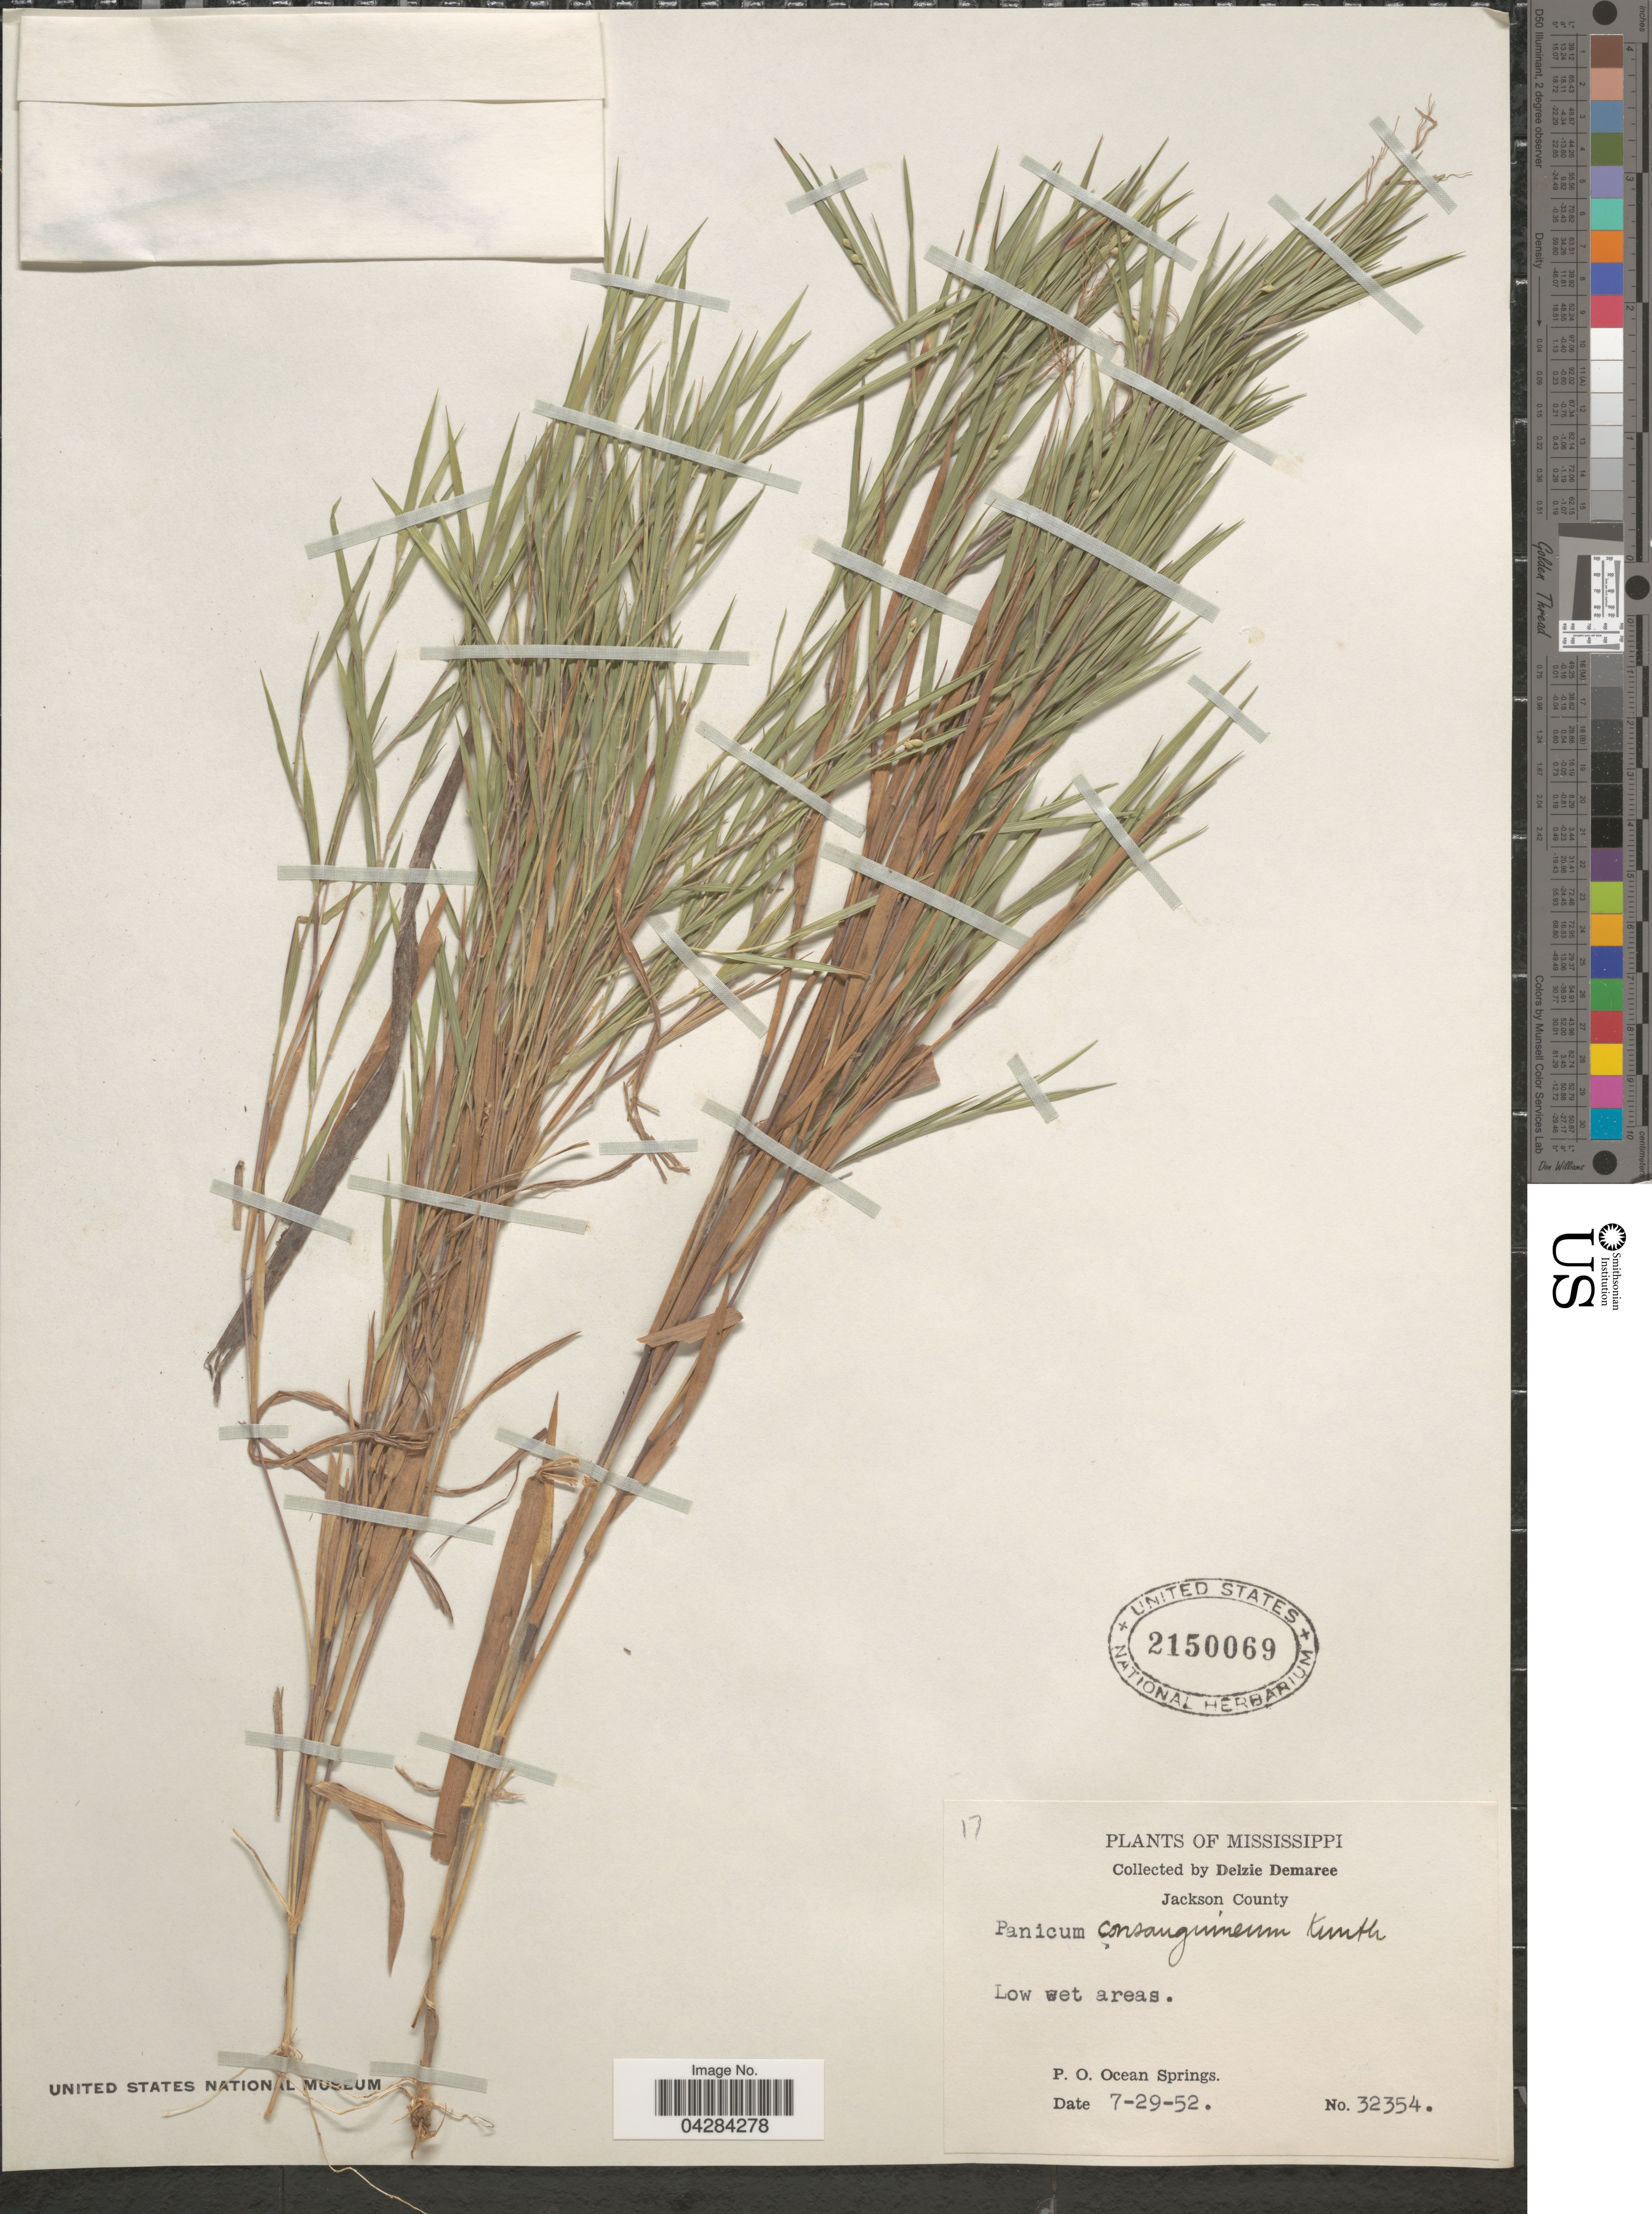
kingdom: Plantae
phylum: Tracheophyta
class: Liliopsida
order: Poales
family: Poaceae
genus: Dichanthelium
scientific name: Dichanthelium oligosanthes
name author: (Schult.) Gould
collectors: D. Demaree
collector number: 32354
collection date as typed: Transcribed d/m/y: 29/7/52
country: United States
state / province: Mississippi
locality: Jackson County. Low wet areas. P.O. Ocean Springs.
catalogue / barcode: US 2150069